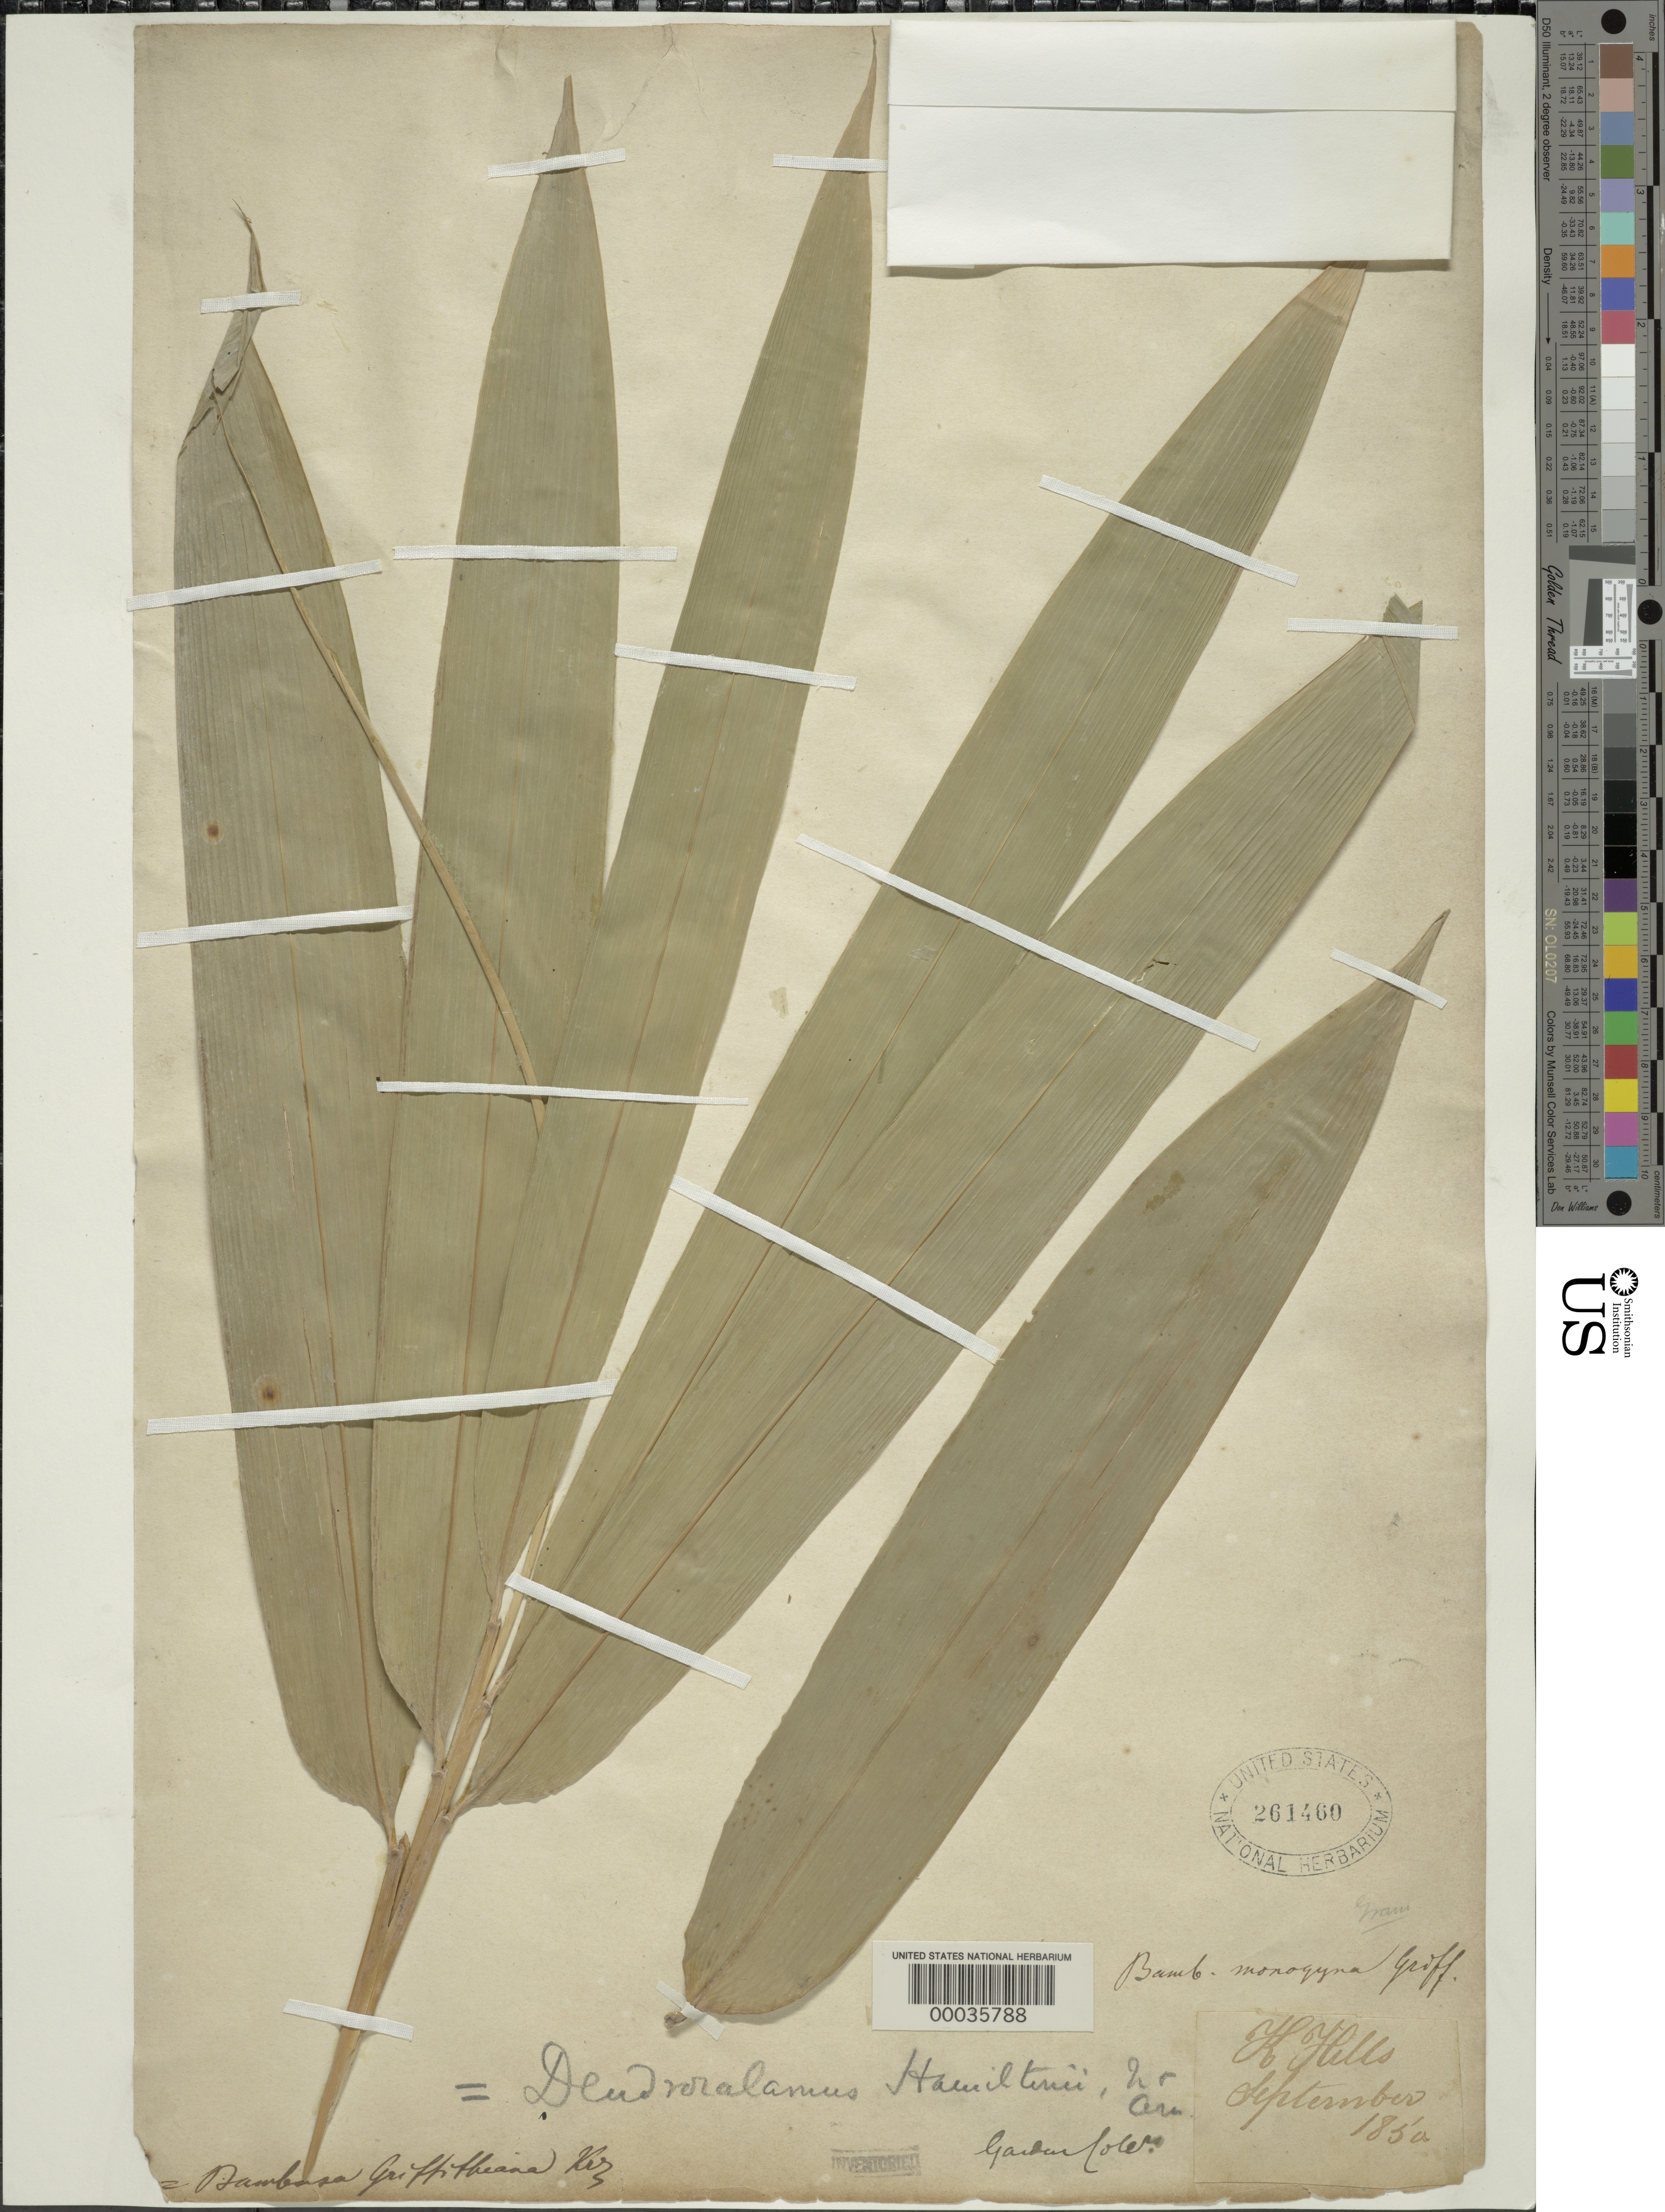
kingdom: Plantae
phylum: Tracheophyta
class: Liliopsida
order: Poales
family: Poaceae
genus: Dendrocalamus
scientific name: Dendrocalamus hamiltonii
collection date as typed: Sep 1850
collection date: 1850-09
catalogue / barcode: US 261460